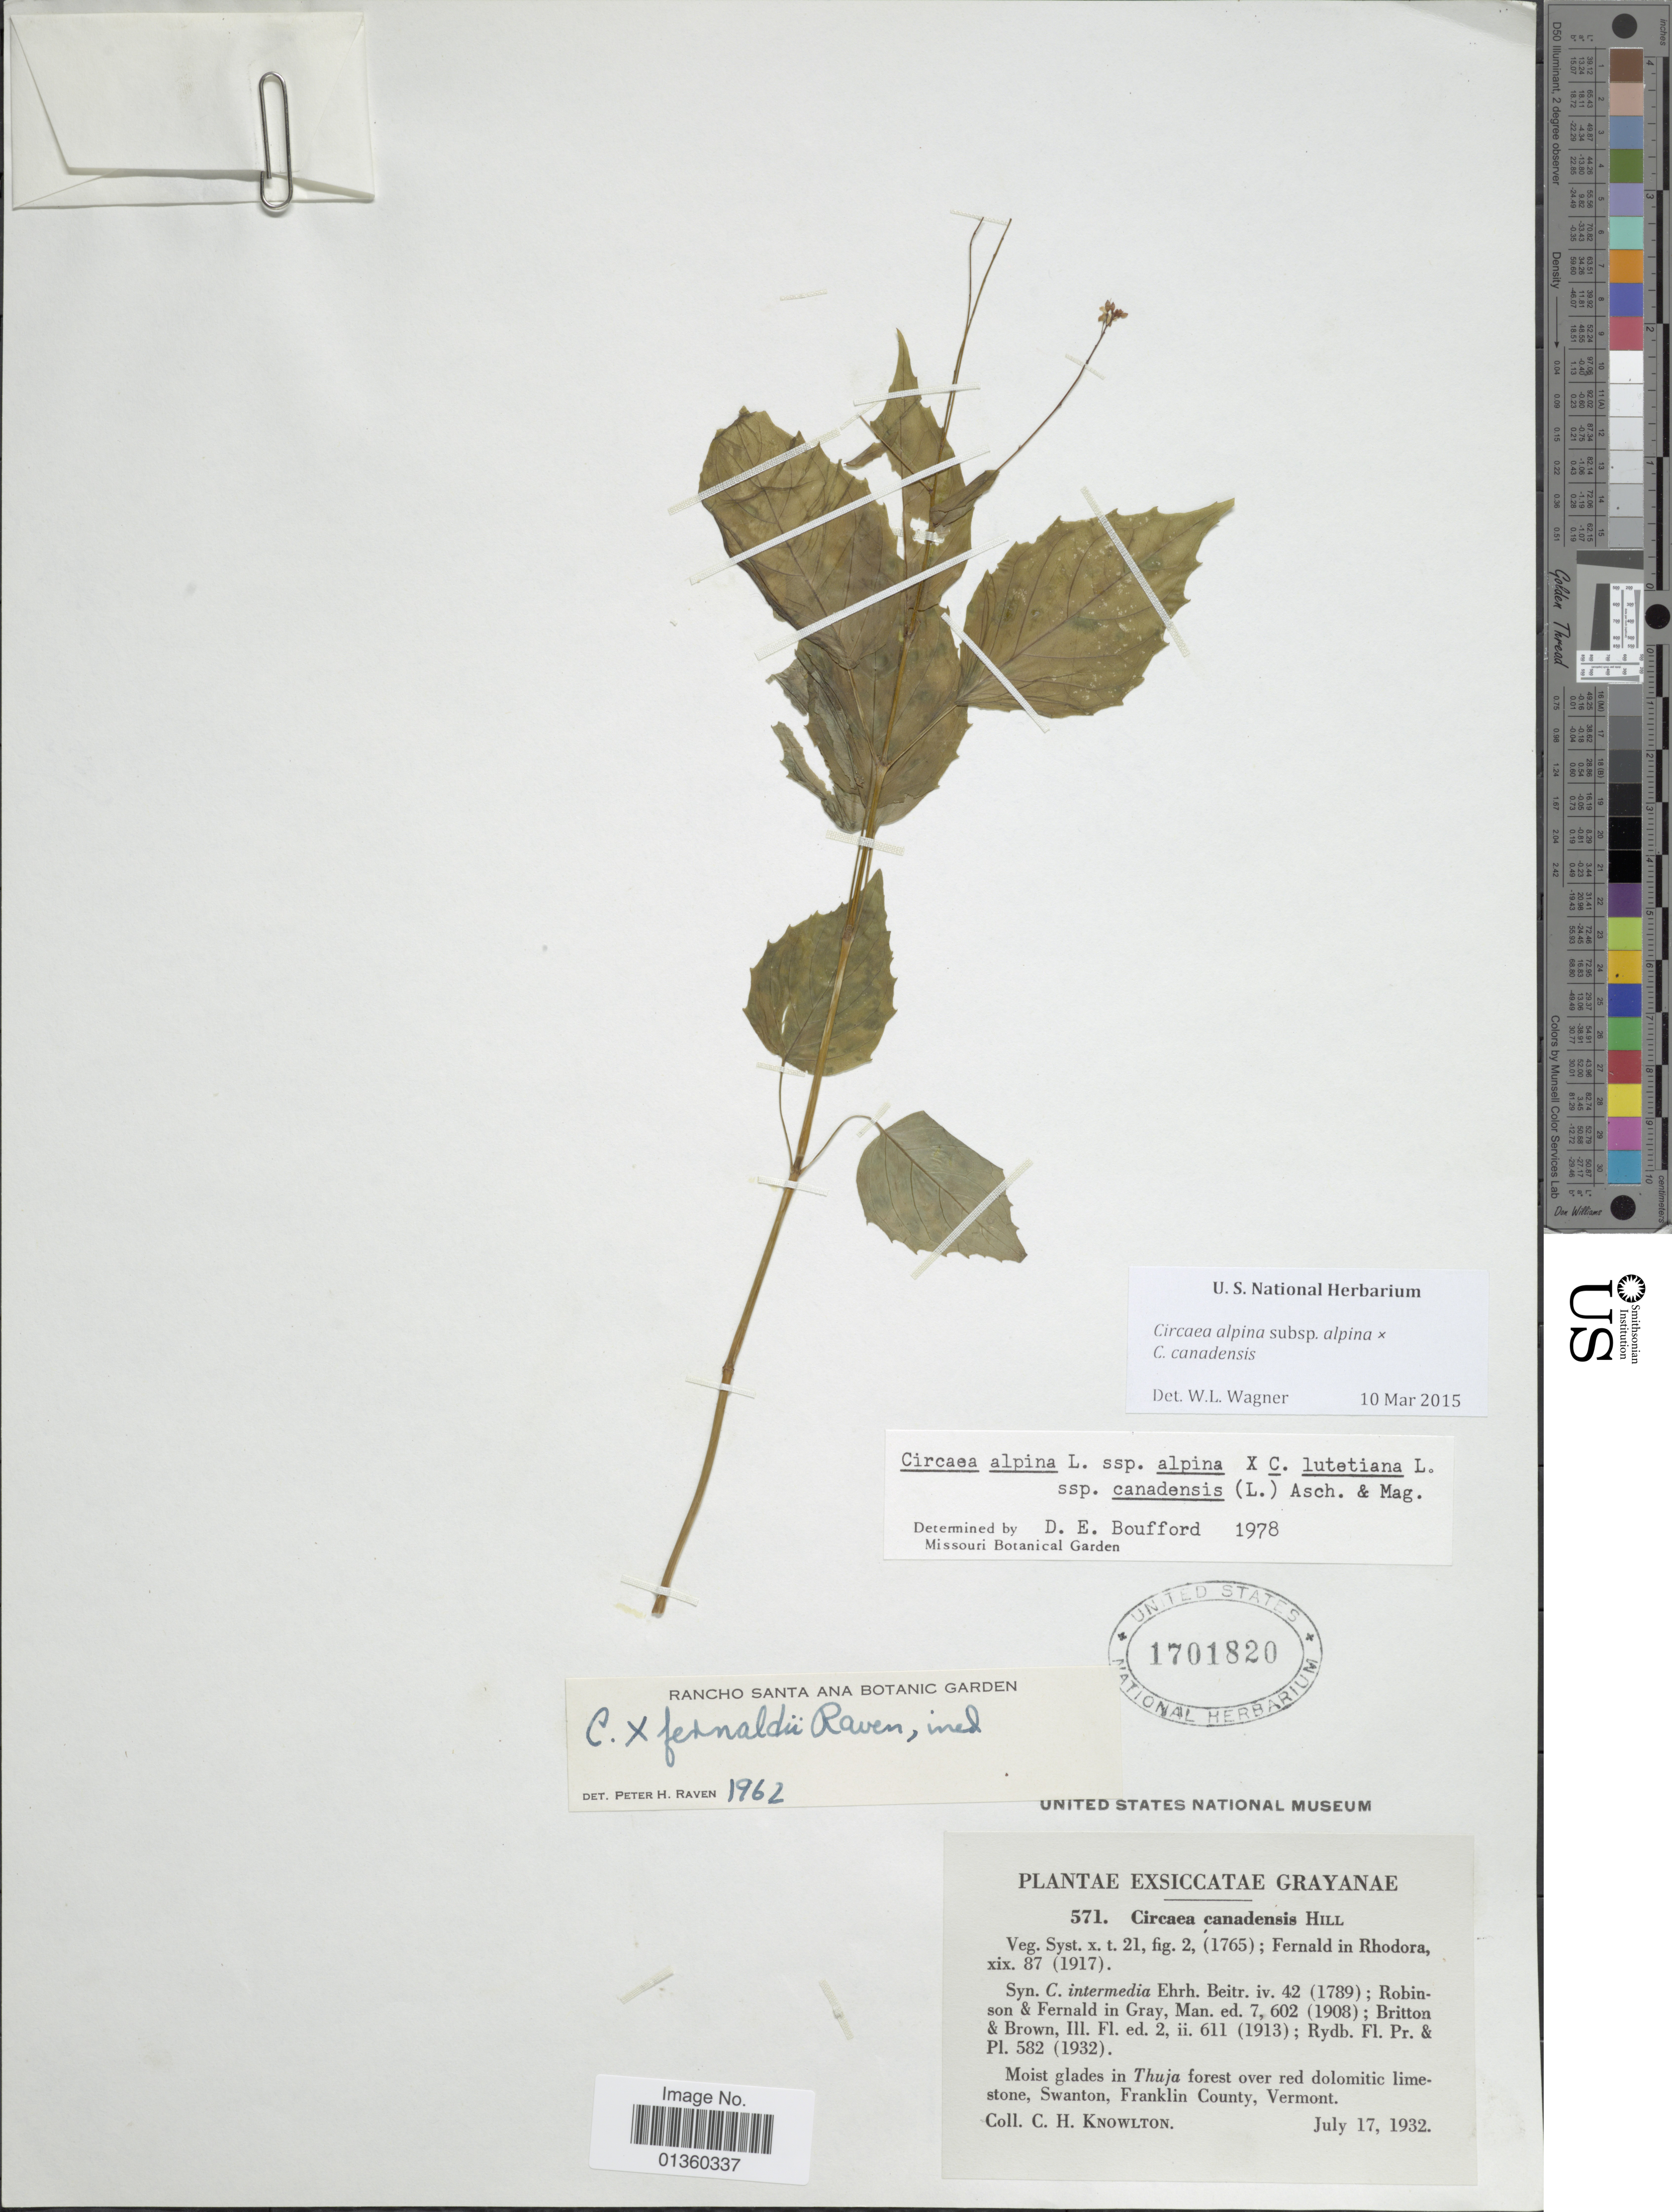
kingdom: Plantae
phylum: Tracheophyta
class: Magnoliopsida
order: Myrtales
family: Onagraceae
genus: Circaea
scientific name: Circaea alpina subsp. alpina x C. canadensis (L.) Hill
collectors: C. H. Knowlton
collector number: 571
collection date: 1932-07-17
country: United States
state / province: Vermont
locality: Moist glades in Thuja forest over red dolomitic limestone, Swanton, Franklin County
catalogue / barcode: US 1701820